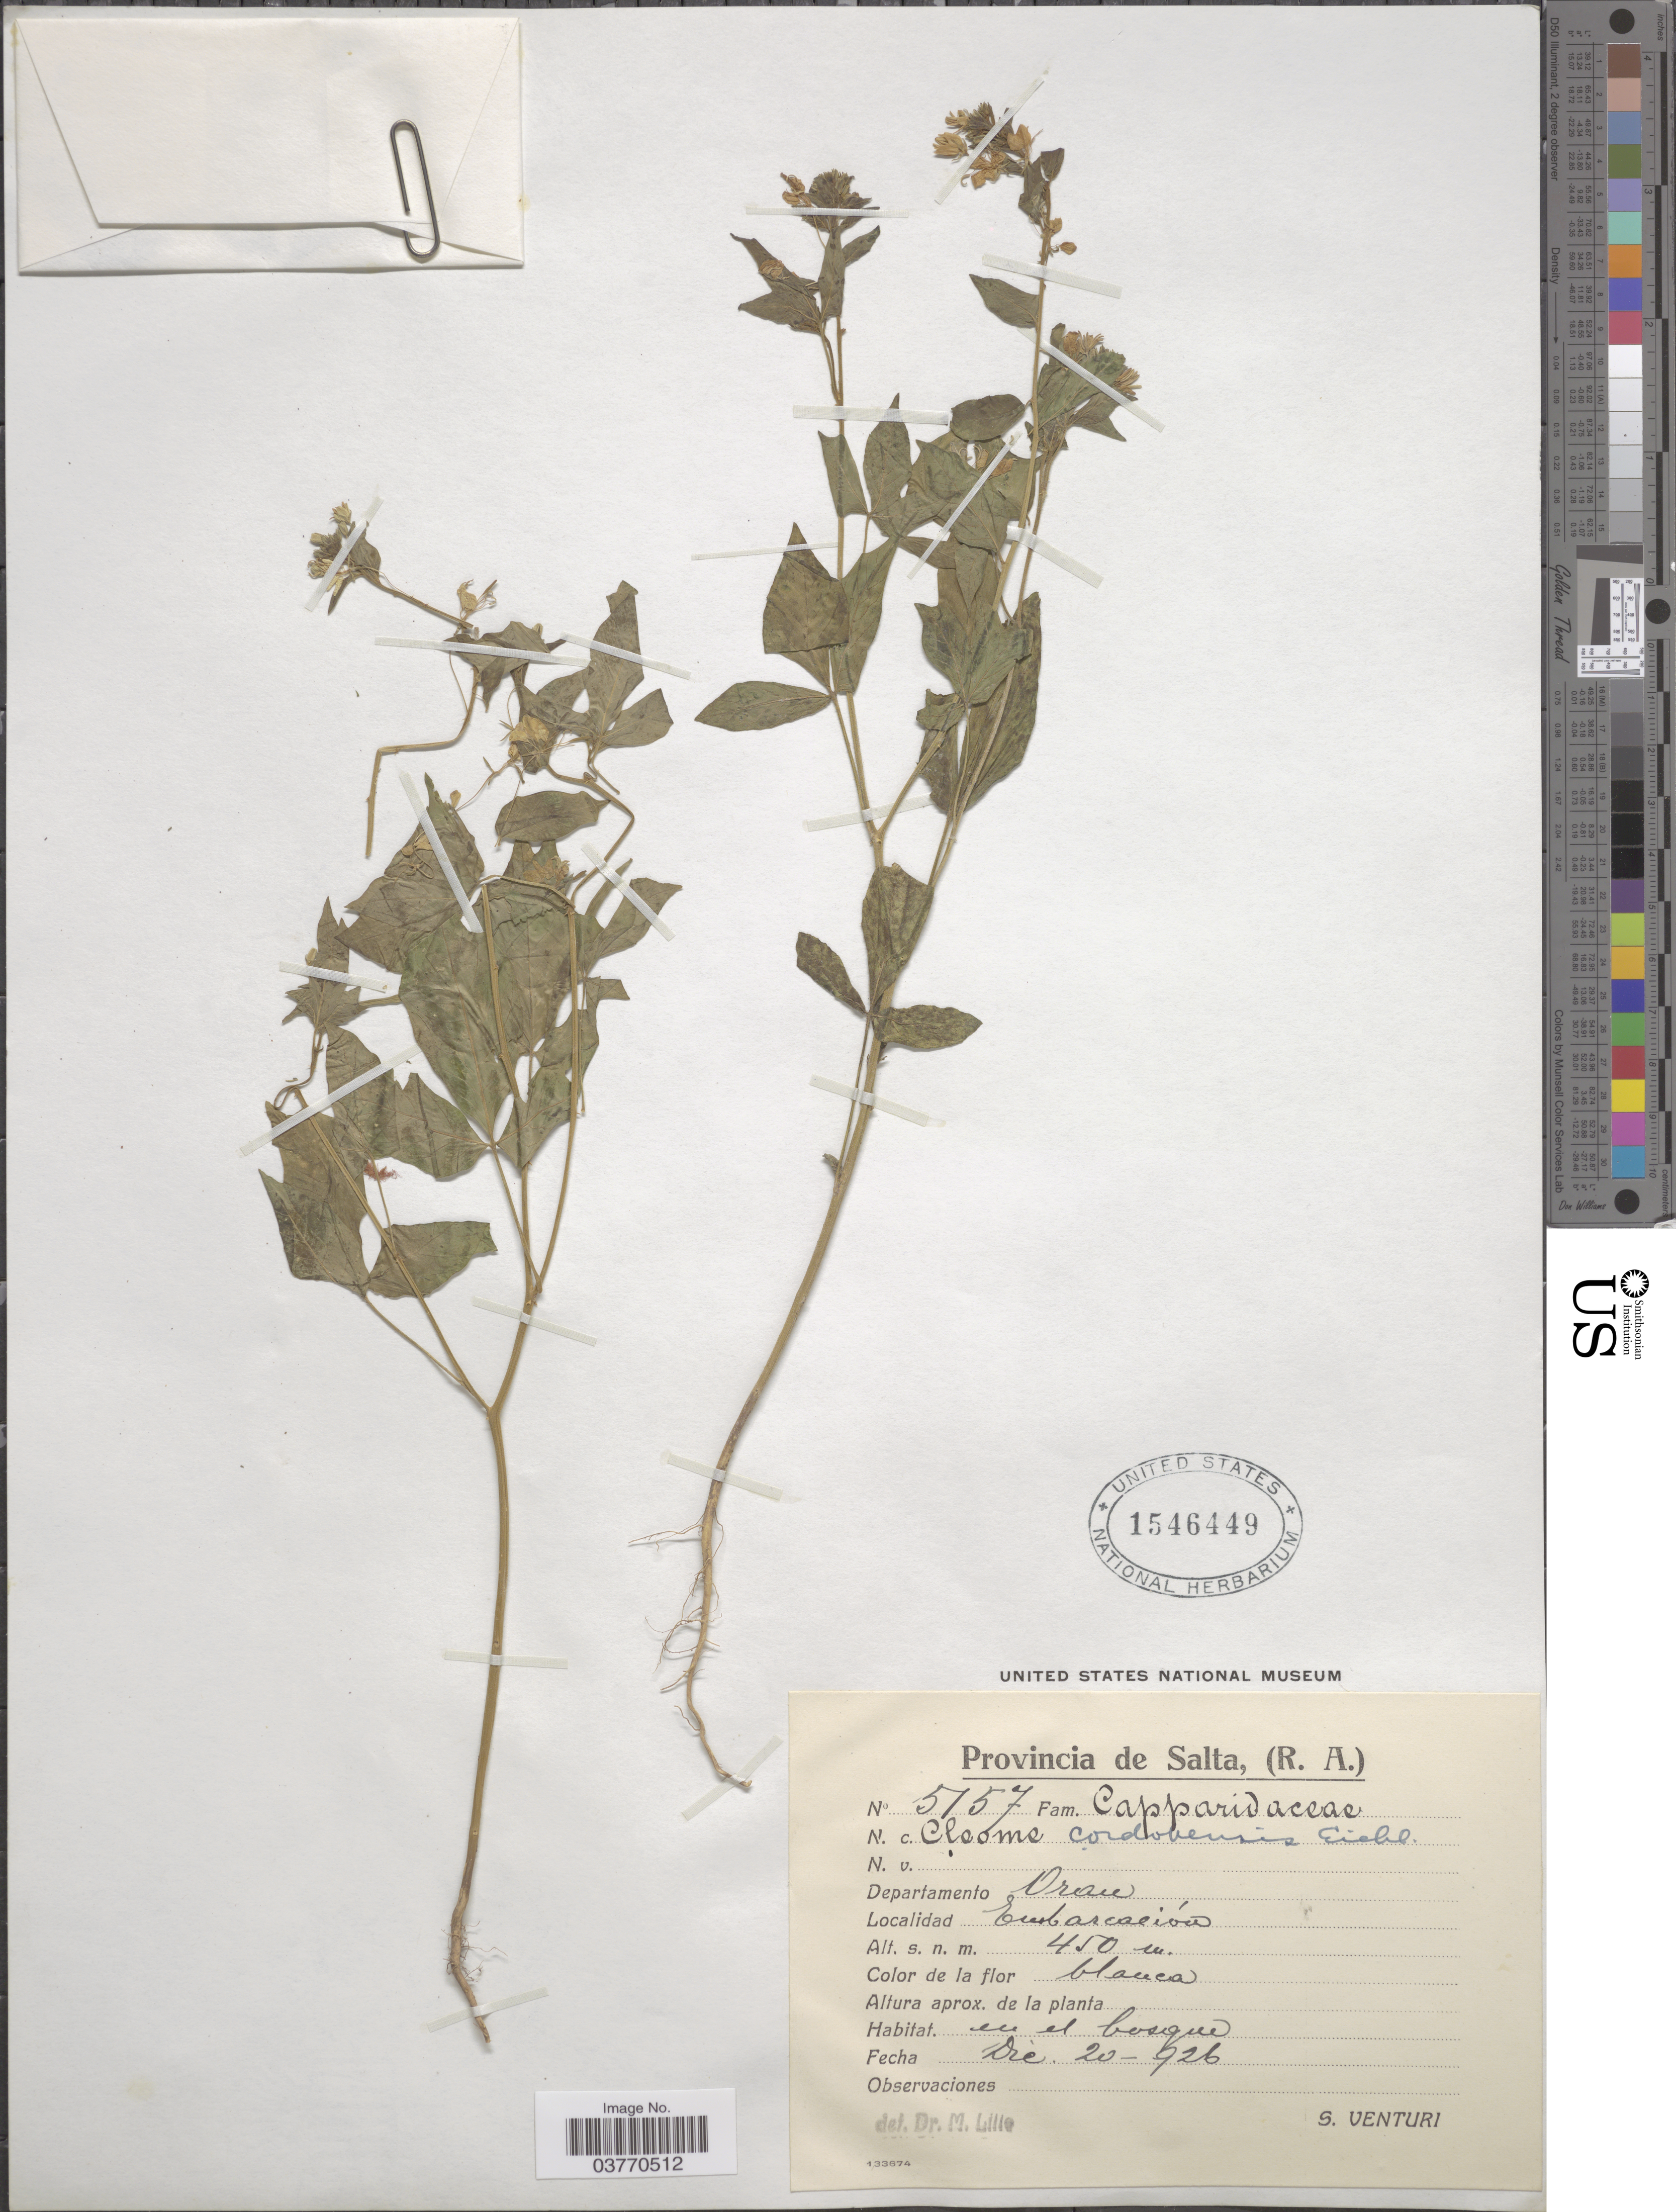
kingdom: Plantae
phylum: Tracheophyta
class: Magnoliopsida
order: Brassicales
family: Cleomaceae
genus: Tarenaya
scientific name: Tarenaya cordobensis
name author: (Eichler ex Griseb.) Arana & Oggero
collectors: S. Venturi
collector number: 5157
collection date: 1926-12-21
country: Argentina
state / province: Salta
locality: Departamento Oron. Embarcación.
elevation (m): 450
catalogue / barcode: US 1546449